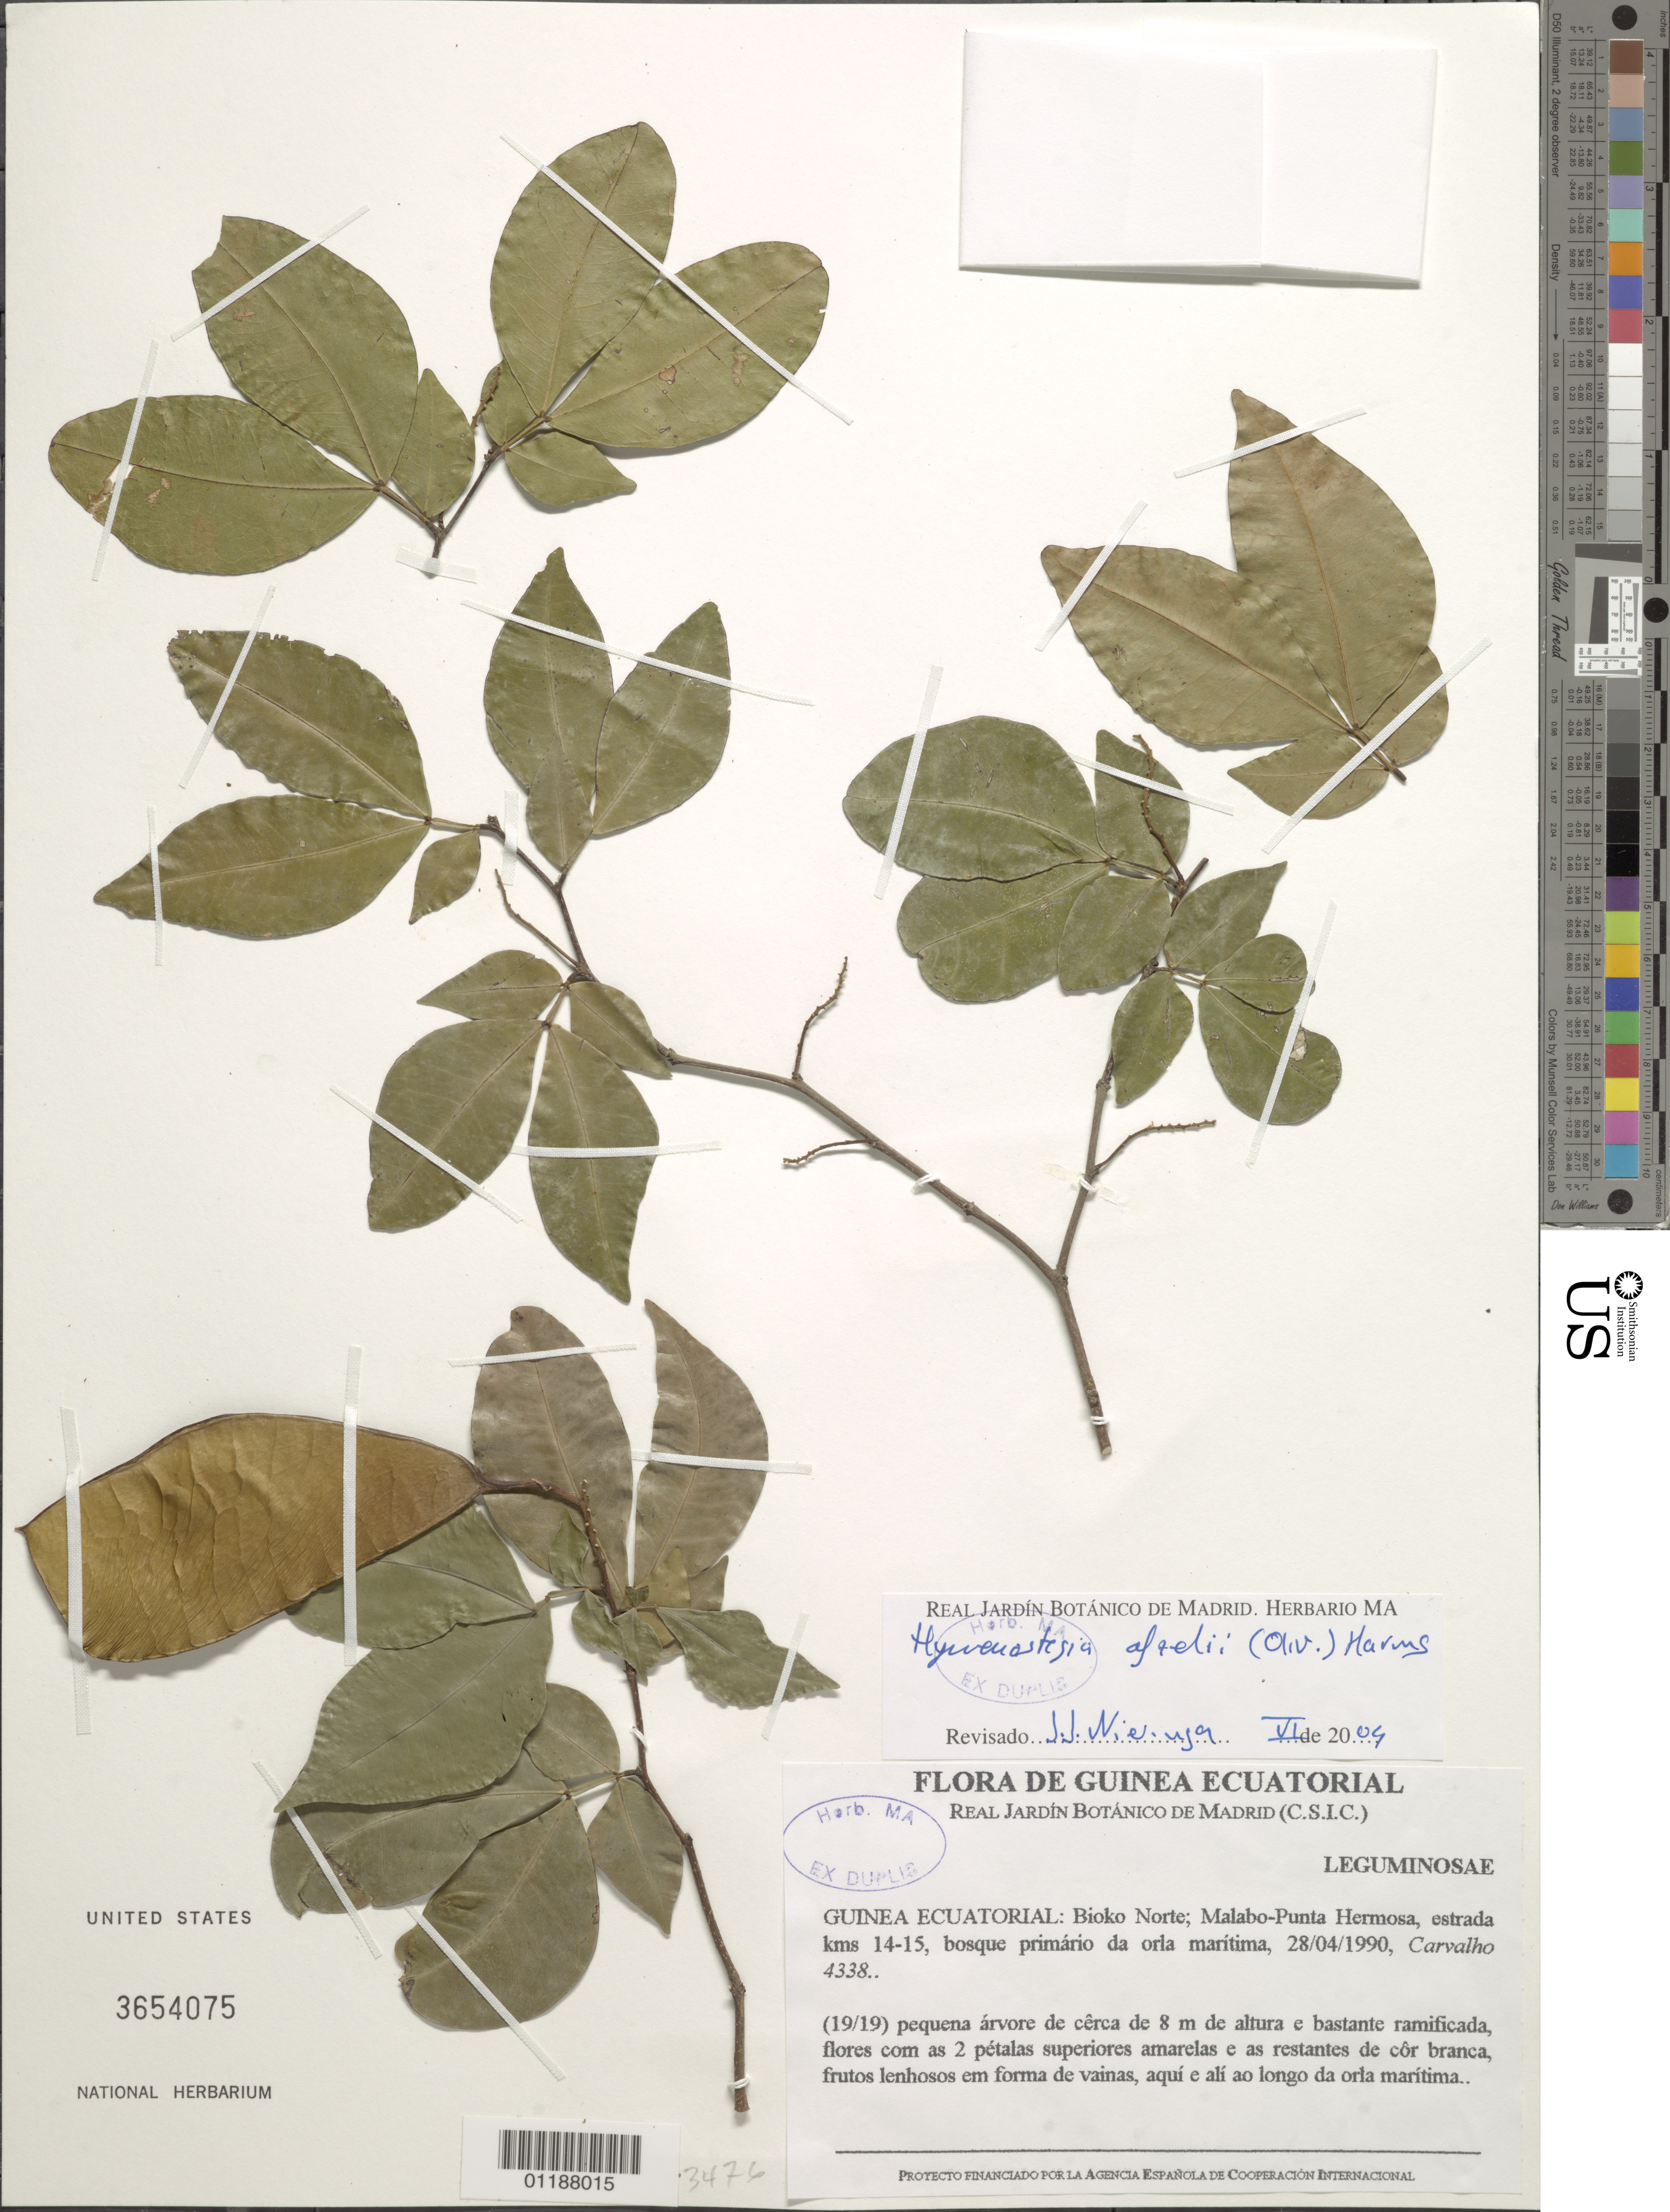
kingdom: Plantae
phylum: Tracheophyta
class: Magnoliopsida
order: Fabales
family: Fabaceae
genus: Annea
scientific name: Annea afzelii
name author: (Oliv.) Mackinder & Wieringa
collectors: L. F. Carvalho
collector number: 4338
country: Equatorial Guinea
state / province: Bioko Norte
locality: Malabo-Punta Hermosa, estrada, bosque primario da orla maritima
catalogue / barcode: US 3654075